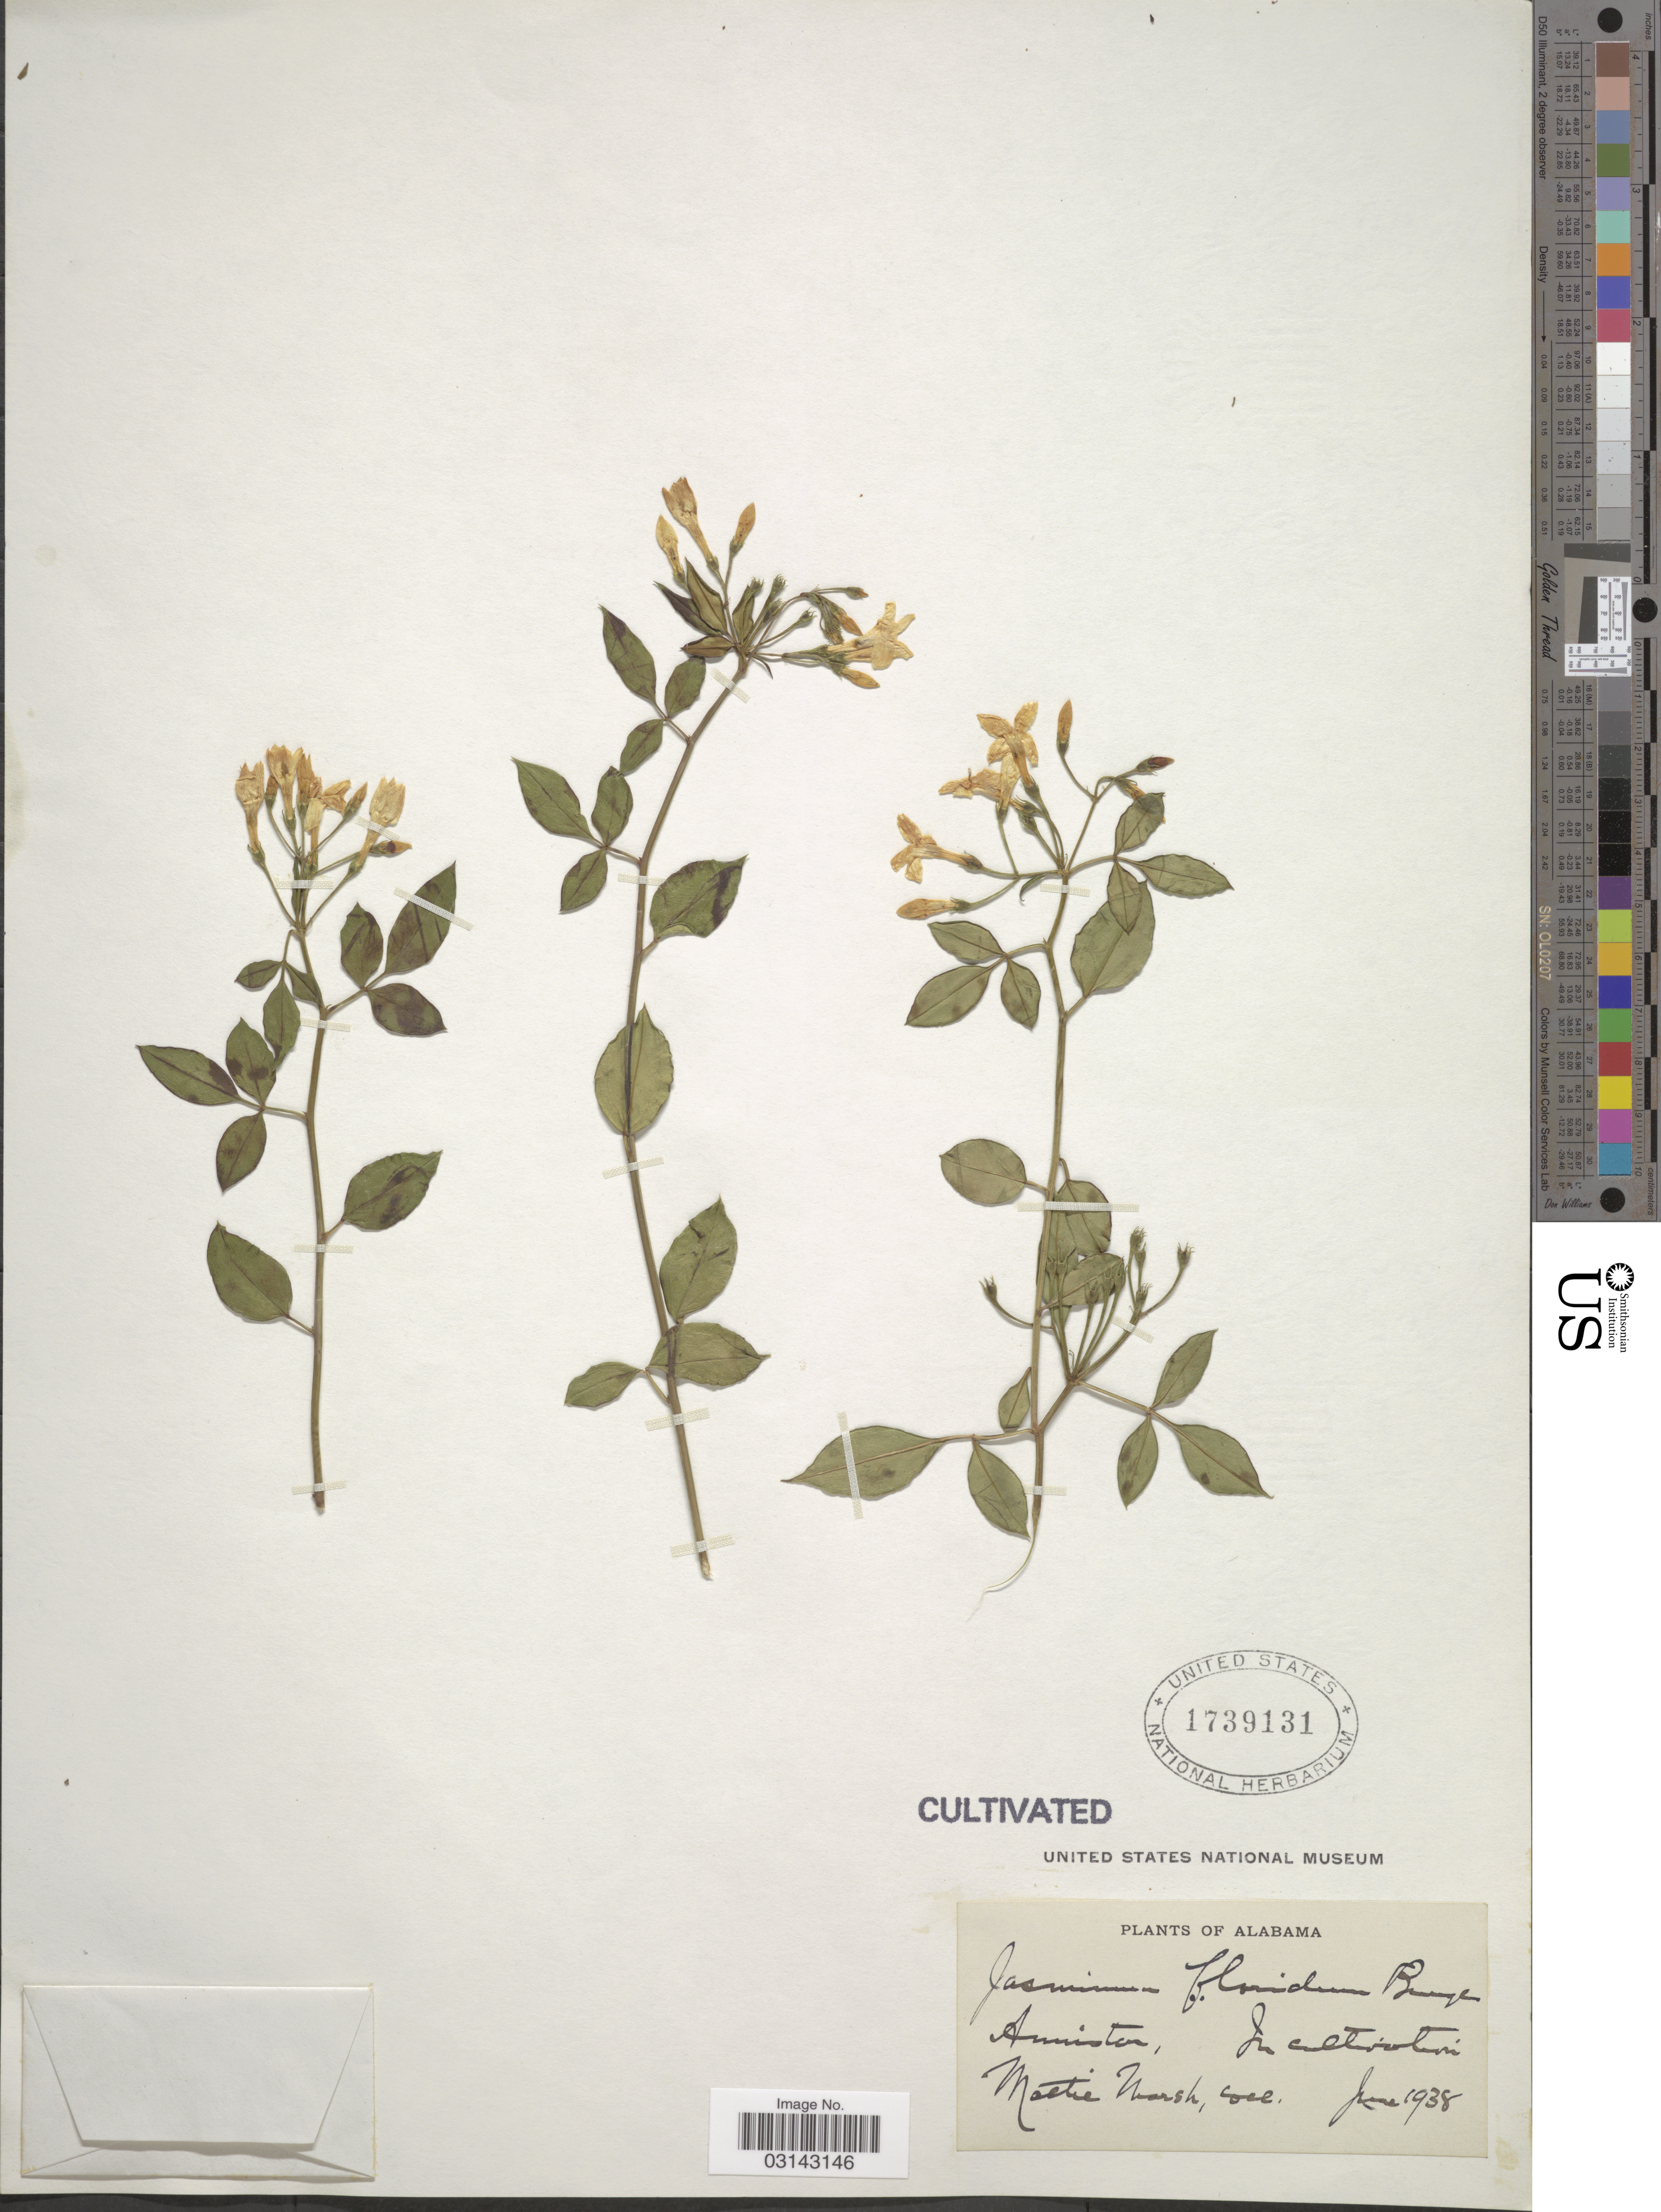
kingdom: Plantae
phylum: Tracheophyta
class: Magnoliopsida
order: Lamiales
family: Oleaceae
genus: Jasminum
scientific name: Jasminum floridum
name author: Bunge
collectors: M. Marsh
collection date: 1938-06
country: United States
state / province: Alabama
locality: Amistor, In cultivation.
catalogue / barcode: US 1739131